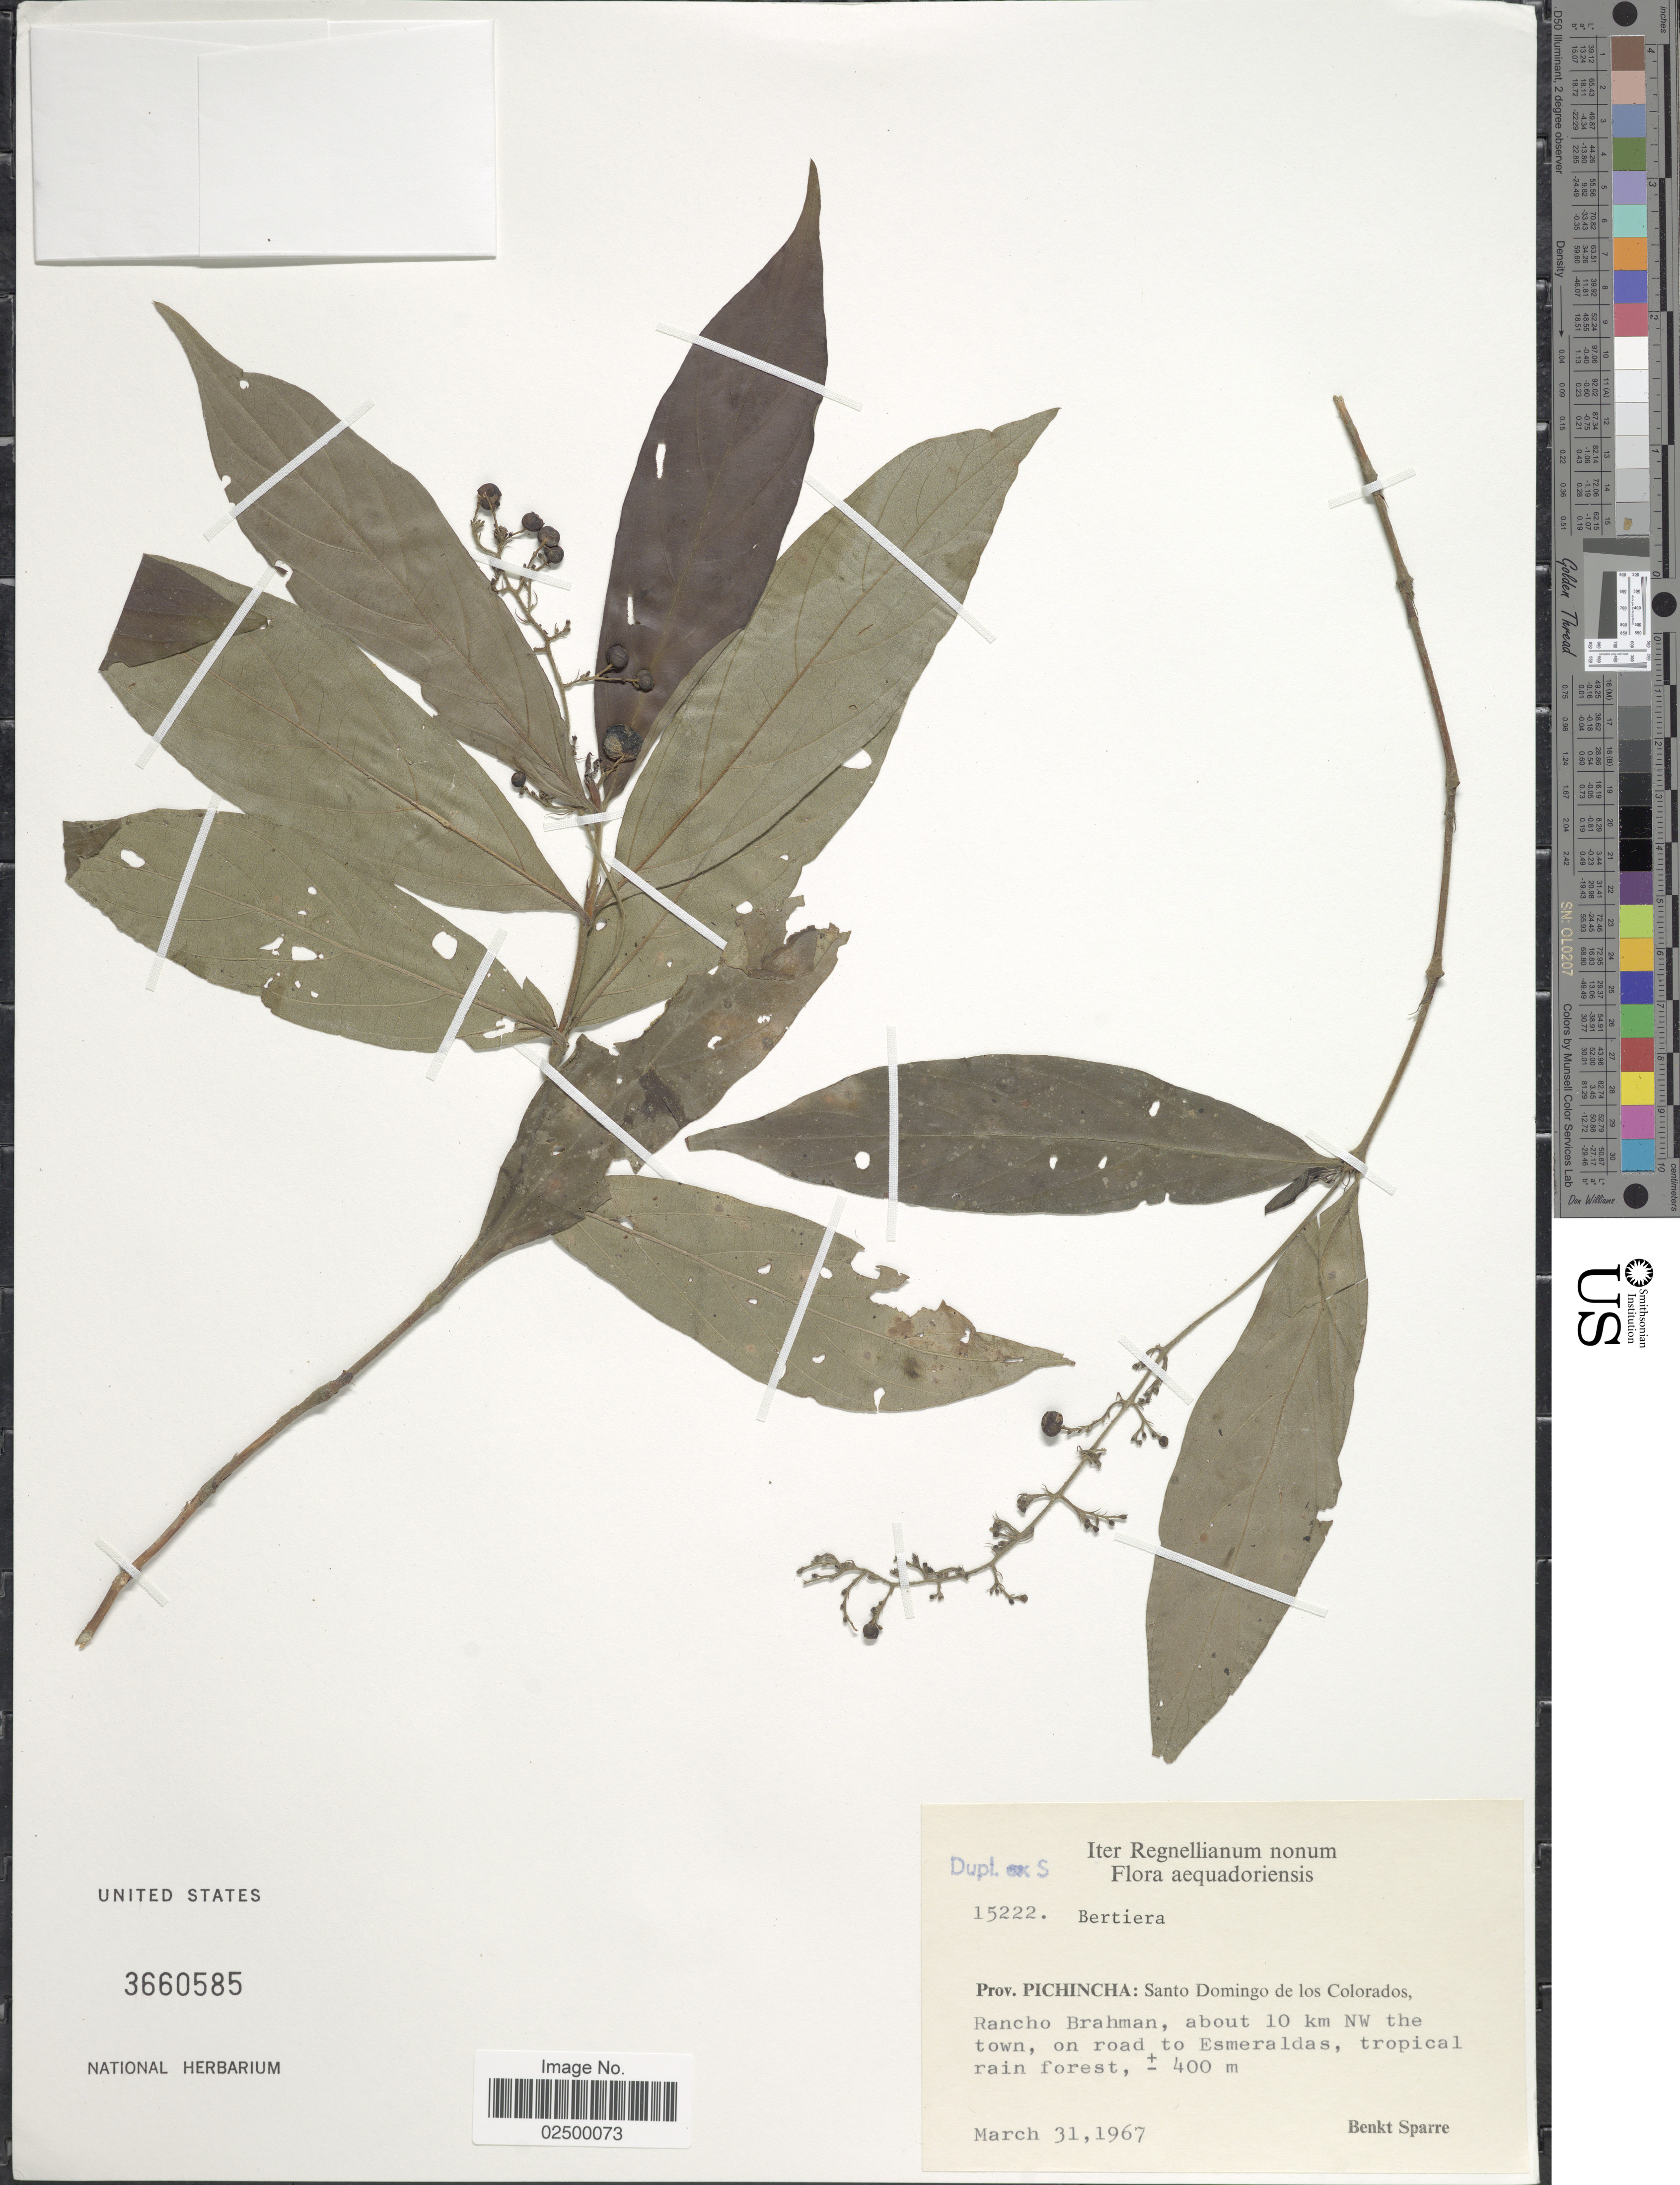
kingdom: Plantae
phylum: Tracheophyta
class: Magnoliopsida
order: Gentianales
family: Rubiaceae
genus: Bertiera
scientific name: Bertiera sp.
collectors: B. Sparre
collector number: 15222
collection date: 1967-03-31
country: Ecuador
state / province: Pichincha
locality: Santo Domingo de los Colorados, Rancho Brahman, about 10 km NW de town, on road to Esmeraldas, tropoical rain forest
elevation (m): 400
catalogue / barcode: US 3660585